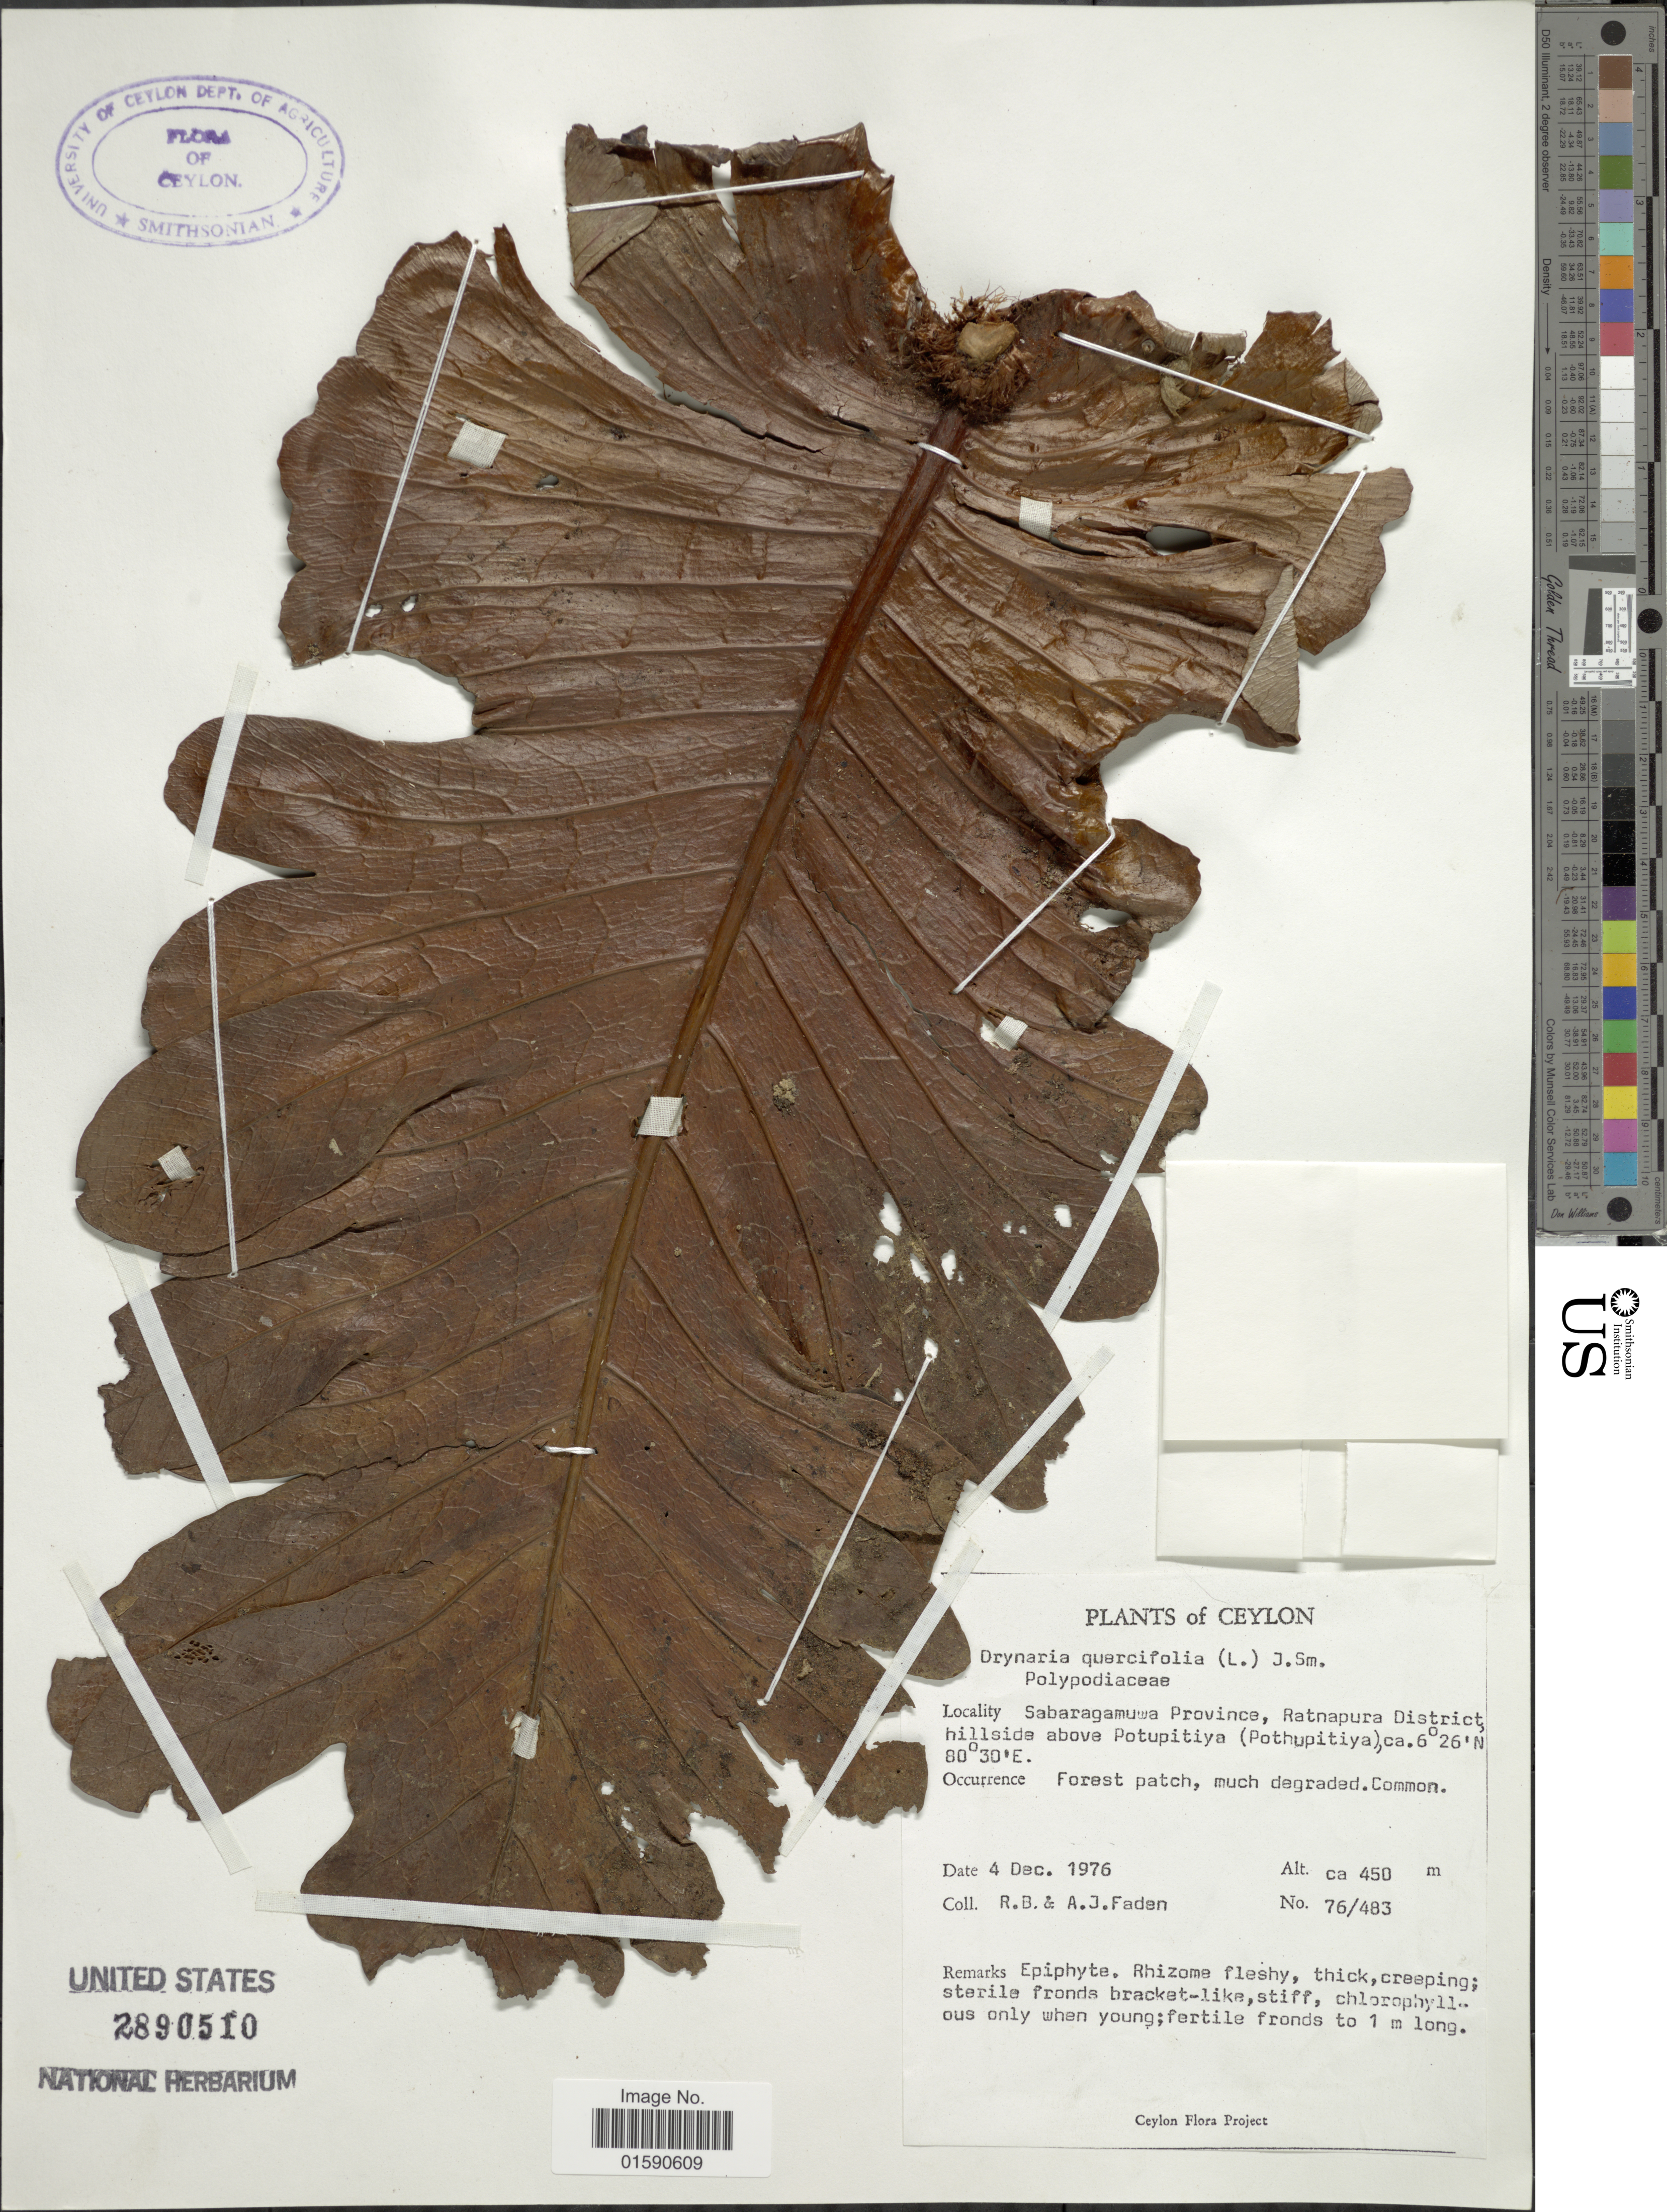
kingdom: Plantae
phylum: Tracheophyta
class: Polypodiopsida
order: Polypodiales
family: Polypodiaceae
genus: Drynaria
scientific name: Drynaria quercifolia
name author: (L.) J. Sm.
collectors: R. B. Faden & A. J. Faden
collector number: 76/483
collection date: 1976-12-04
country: Sri Lanka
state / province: Sabaragamuwa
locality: Sabaragamuwa Province, Ratnapura District, hillside above Potupitiya (Pothupitiya)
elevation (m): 450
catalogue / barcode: US 2890510